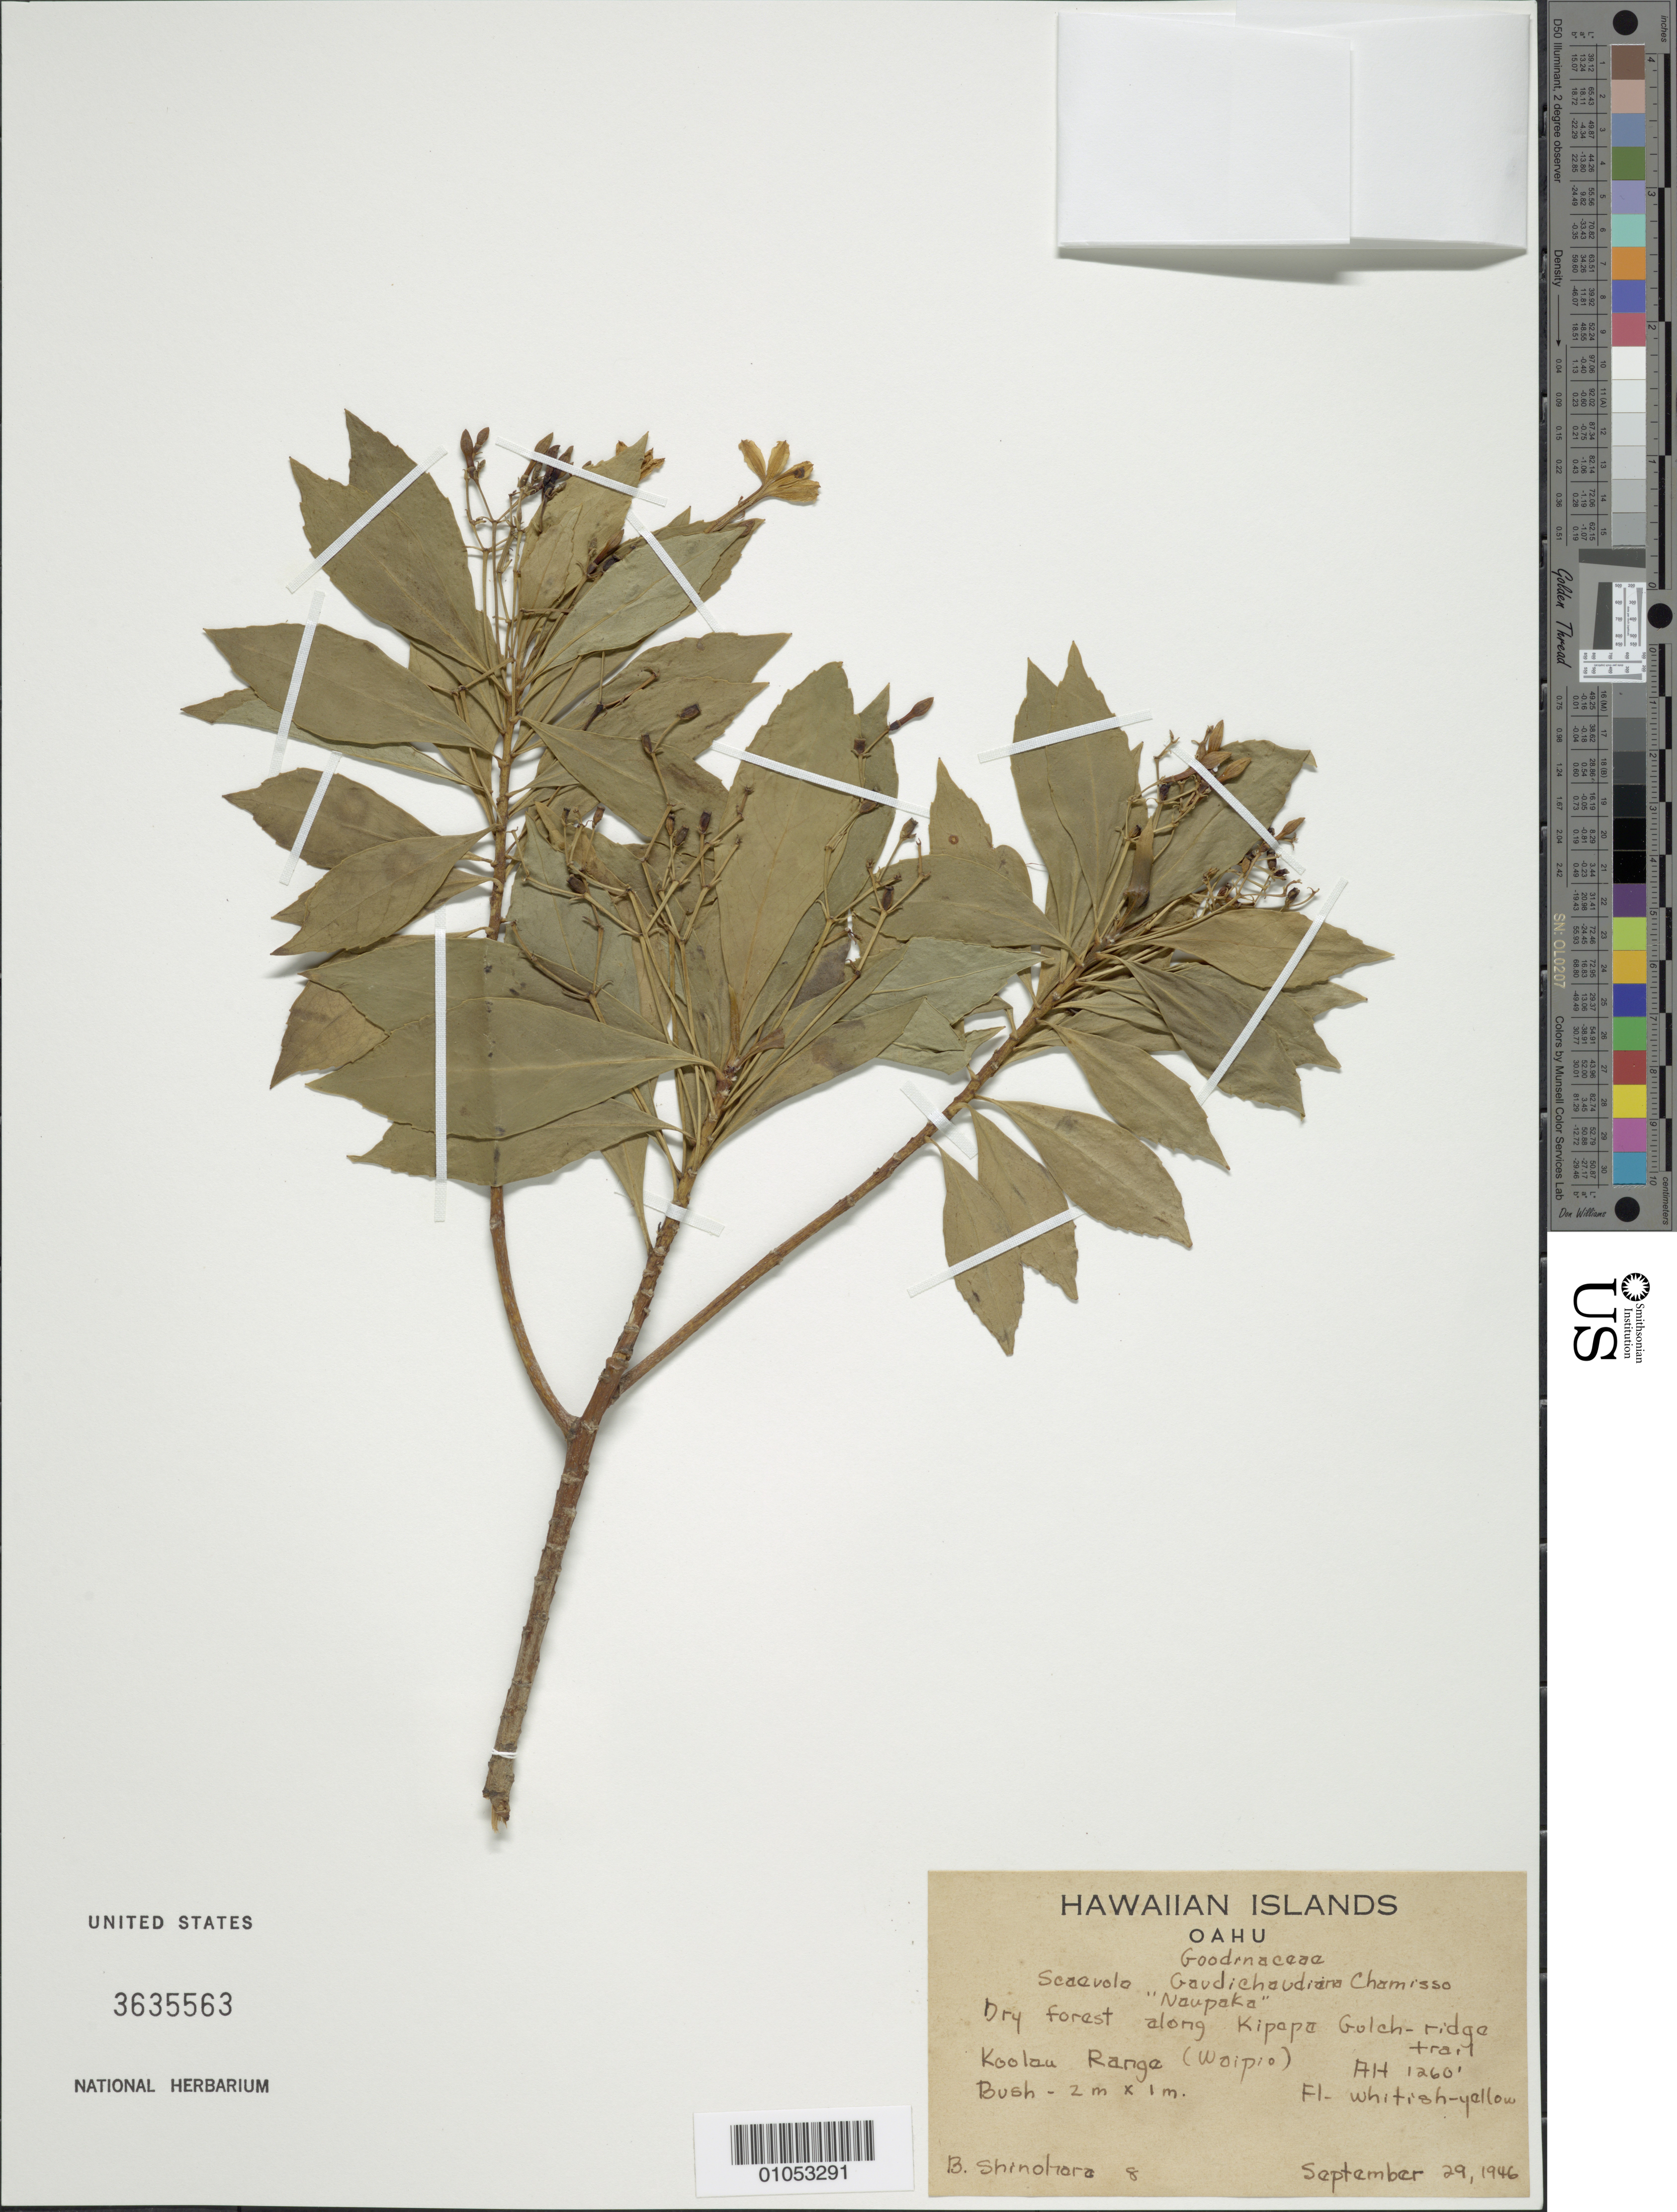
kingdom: Plantae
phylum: Tracheophyta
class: Magnoliopsida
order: Asterales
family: Goodeniaceae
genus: Scaevola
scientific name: Scaevola gaudichaudiana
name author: Cham.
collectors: B. Shinohara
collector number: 8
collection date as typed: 29 Sep 1946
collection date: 1946-09-29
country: United States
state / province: Hawaii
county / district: Honolulu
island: Oahu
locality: Koolau Range (Waipio), along Kipapa Gulch-ridge trail.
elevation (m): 384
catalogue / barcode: US 3635563